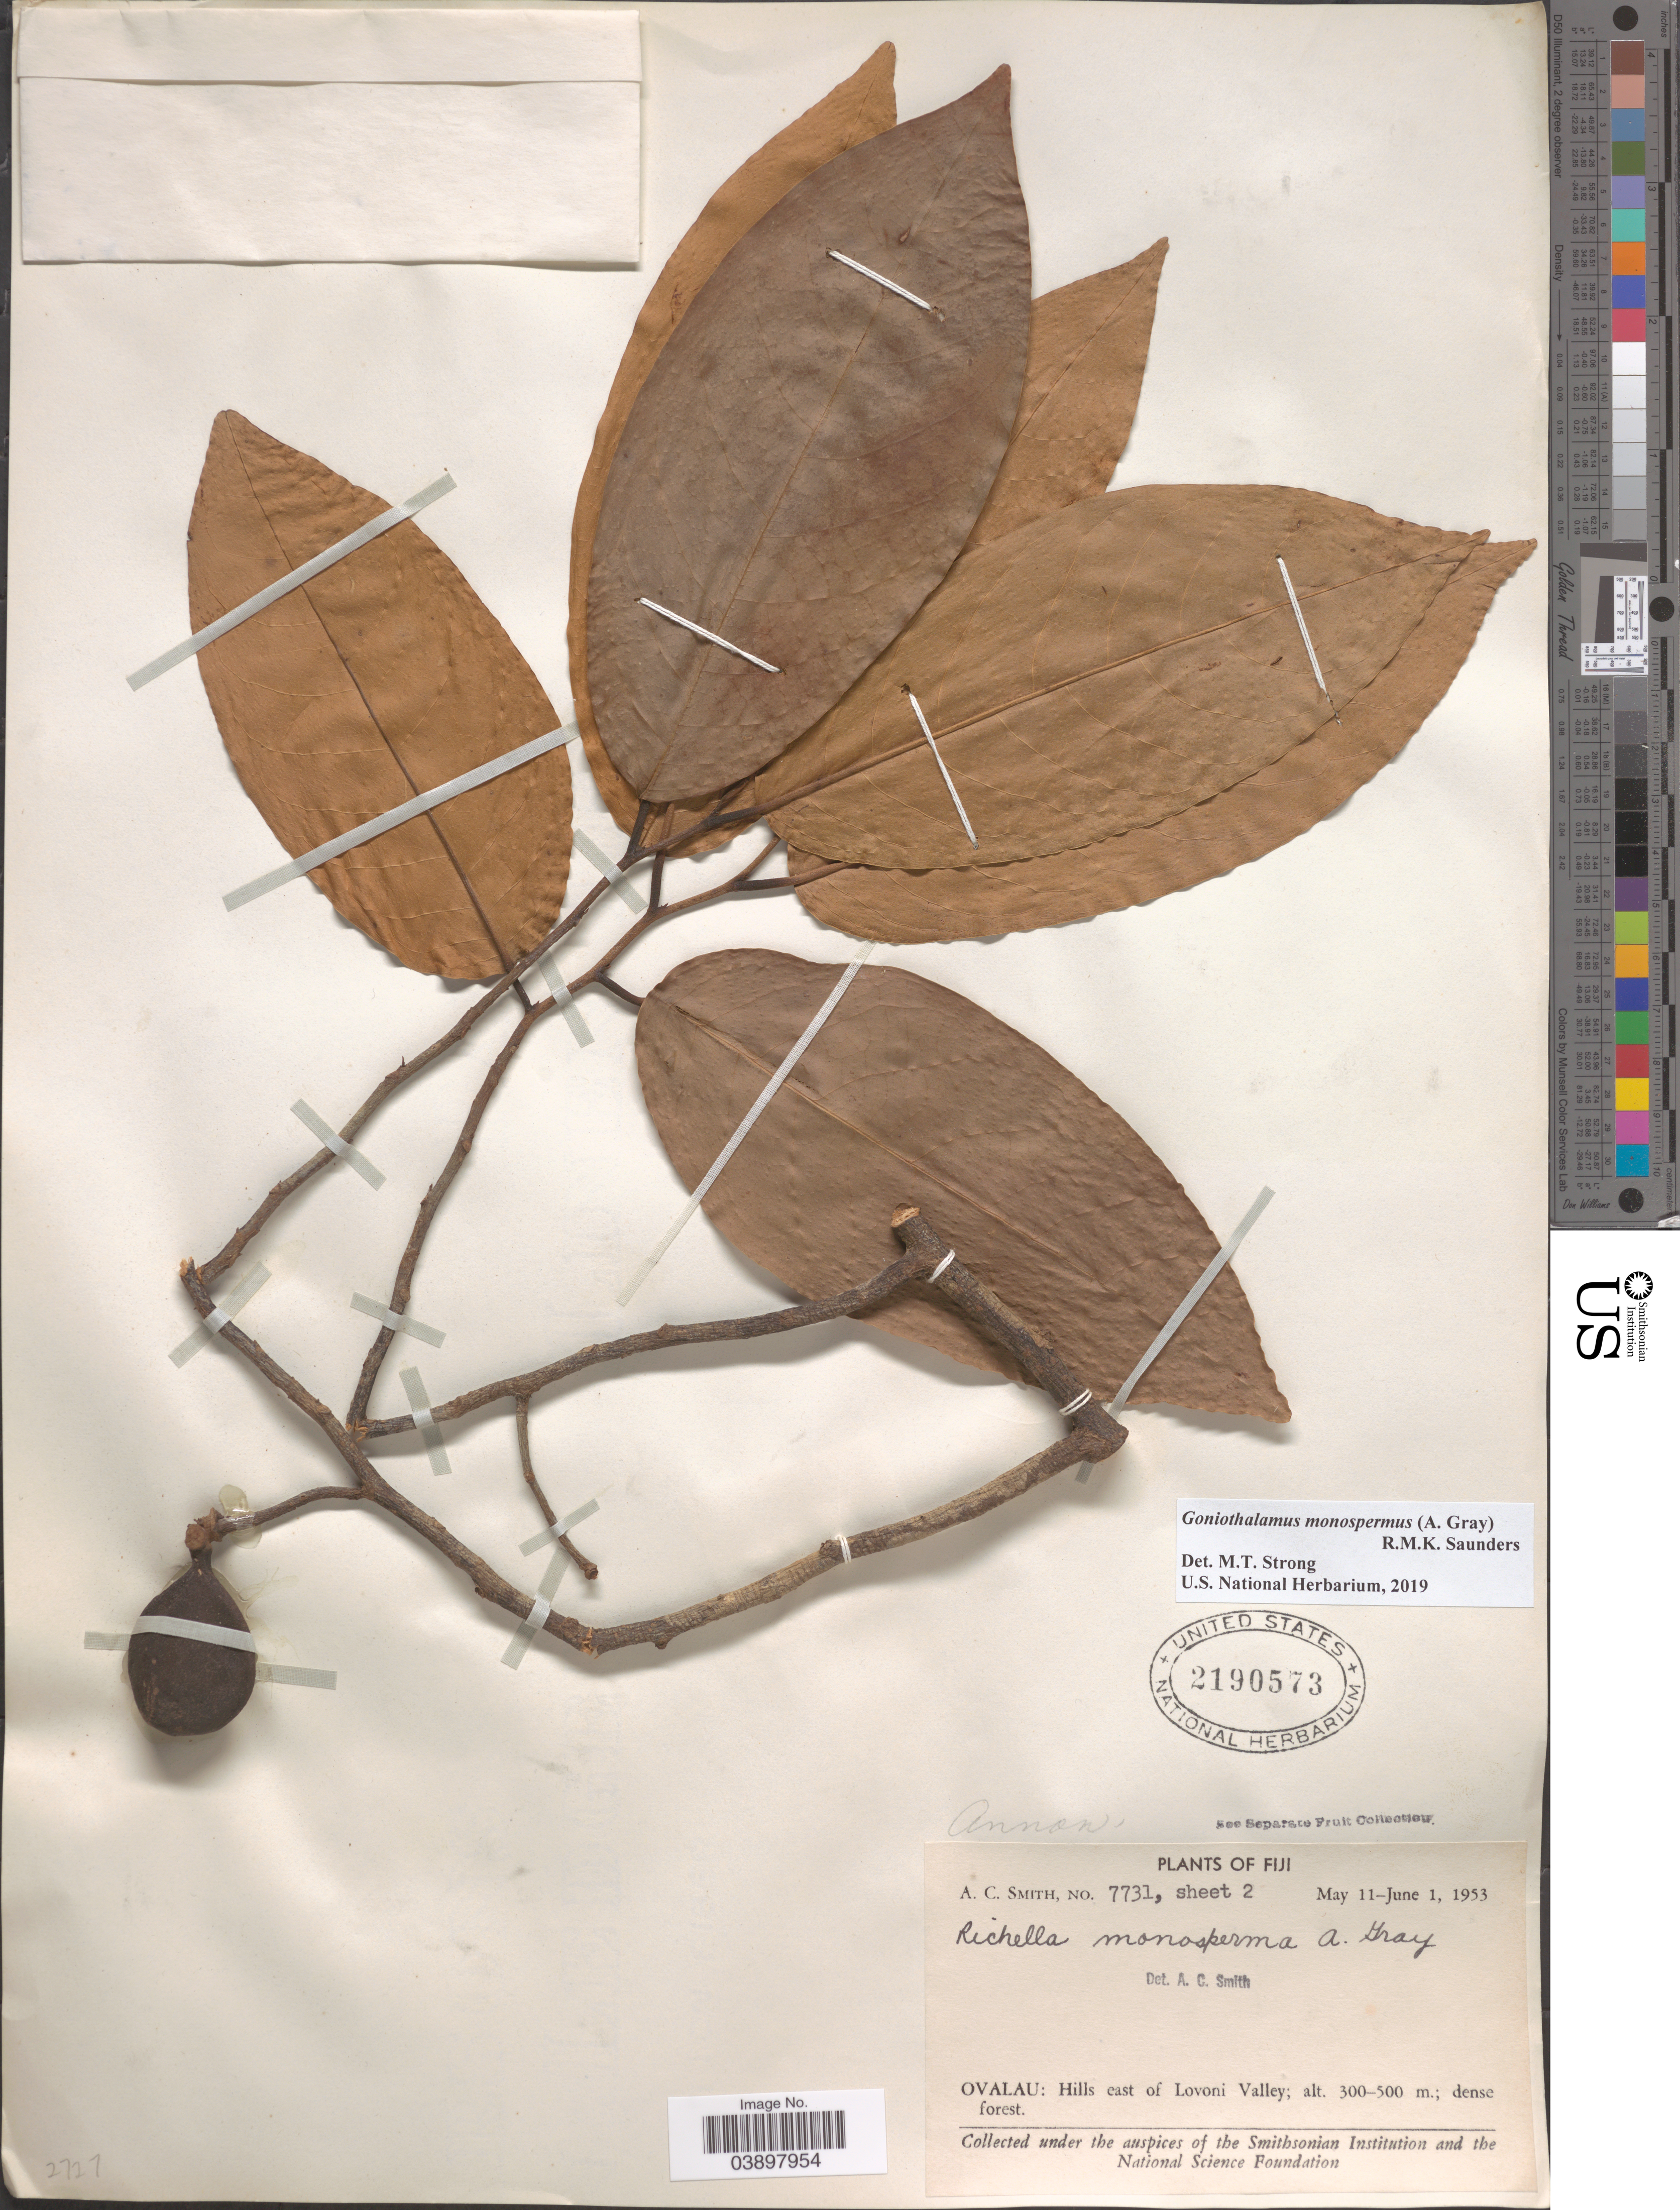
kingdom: Plantae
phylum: Tracheophyta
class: Magnoliopsida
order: Magnoliales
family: Annonaceae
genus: Goniothalamus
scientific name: Goniothalamus monospermus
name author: (A. Gray) R.M.K. Saunders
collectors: A. C. Smith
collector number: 7731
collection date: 1953-05-11/1953-06-01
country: Fiji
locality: Ovalau: Hills east of Lovoni Valley.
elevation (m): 300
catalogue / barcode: US 2190573